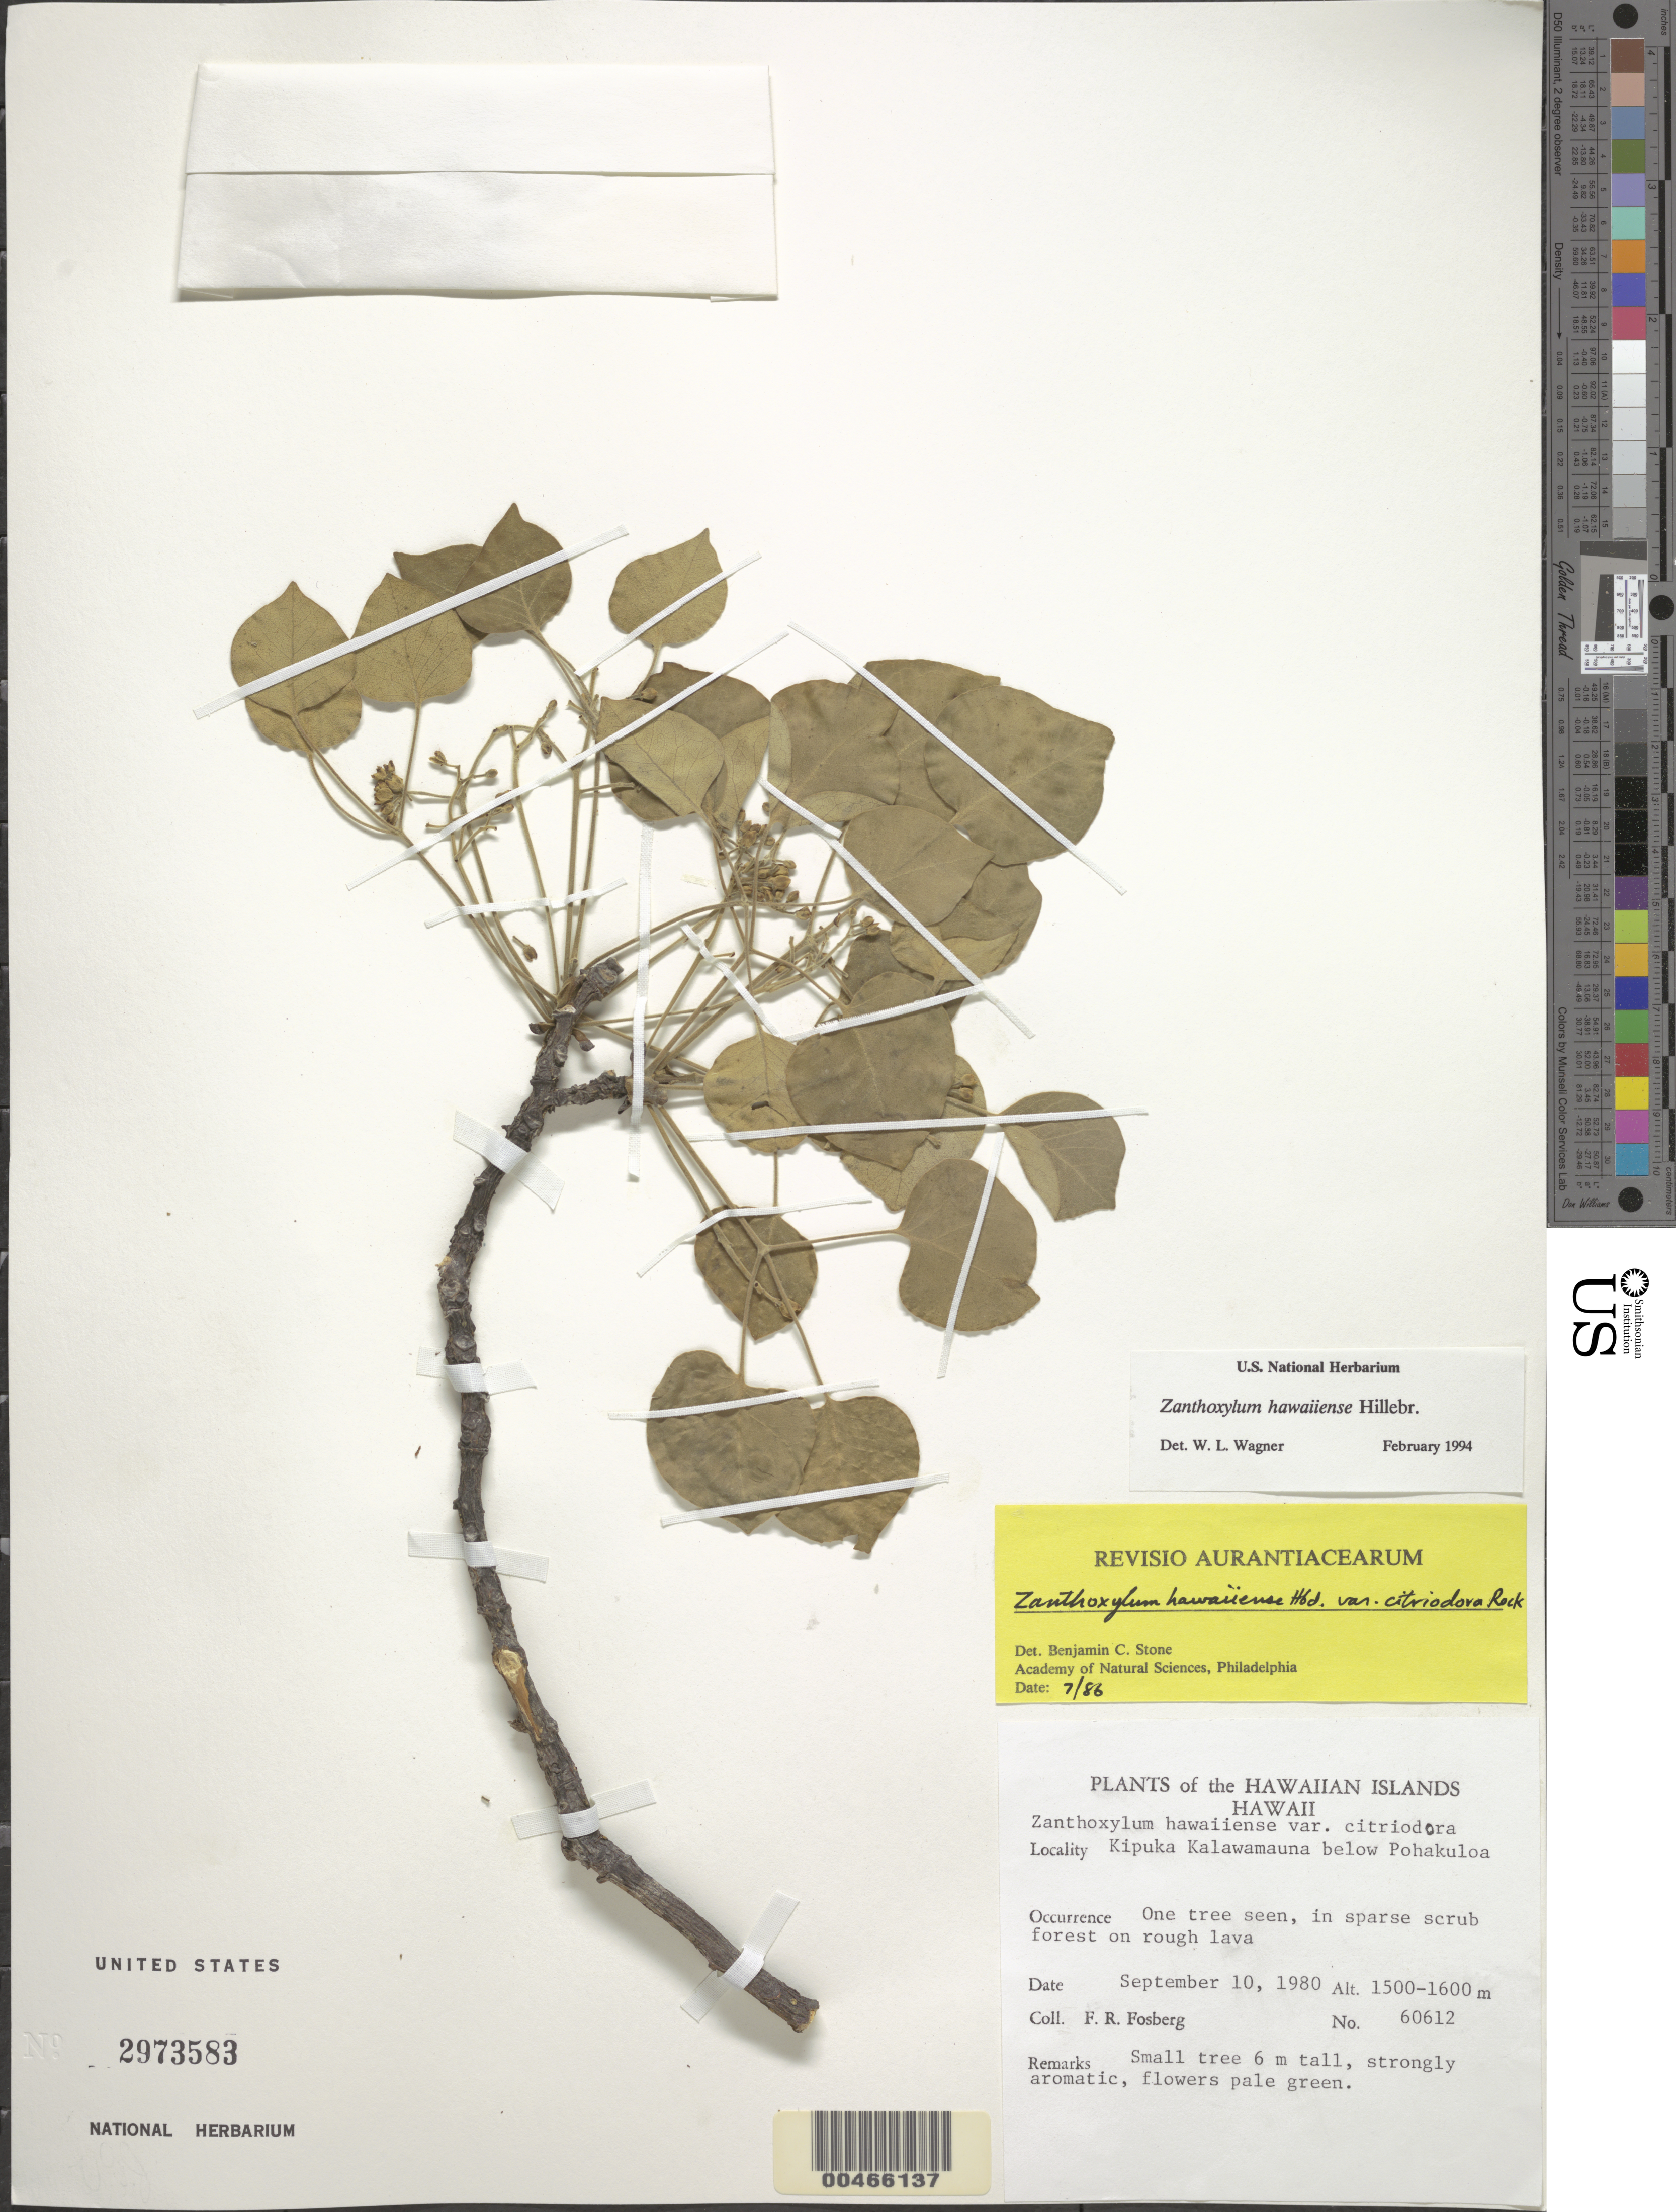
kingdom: Plantae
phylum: Tracheophyta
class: Magnoliopsida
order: Sapindales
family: Rutaceae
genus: Zanthoxylum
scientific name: Zanthoxylum hawaiiense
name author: Hillebr.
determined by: Wagner, W. L., (BOT), Smithsonian Institution - National Museum of Natural History (UNITED STATES)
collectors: F. R. Fosberg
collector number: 60612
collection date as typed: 10 Sep 1980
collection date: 1980-09-10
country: United States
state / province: Hawaii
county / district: Hawaii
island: Hawaii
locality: Kipuka Kalawamauna below Pohakuloa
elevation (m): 1500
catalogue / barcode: US 2973583